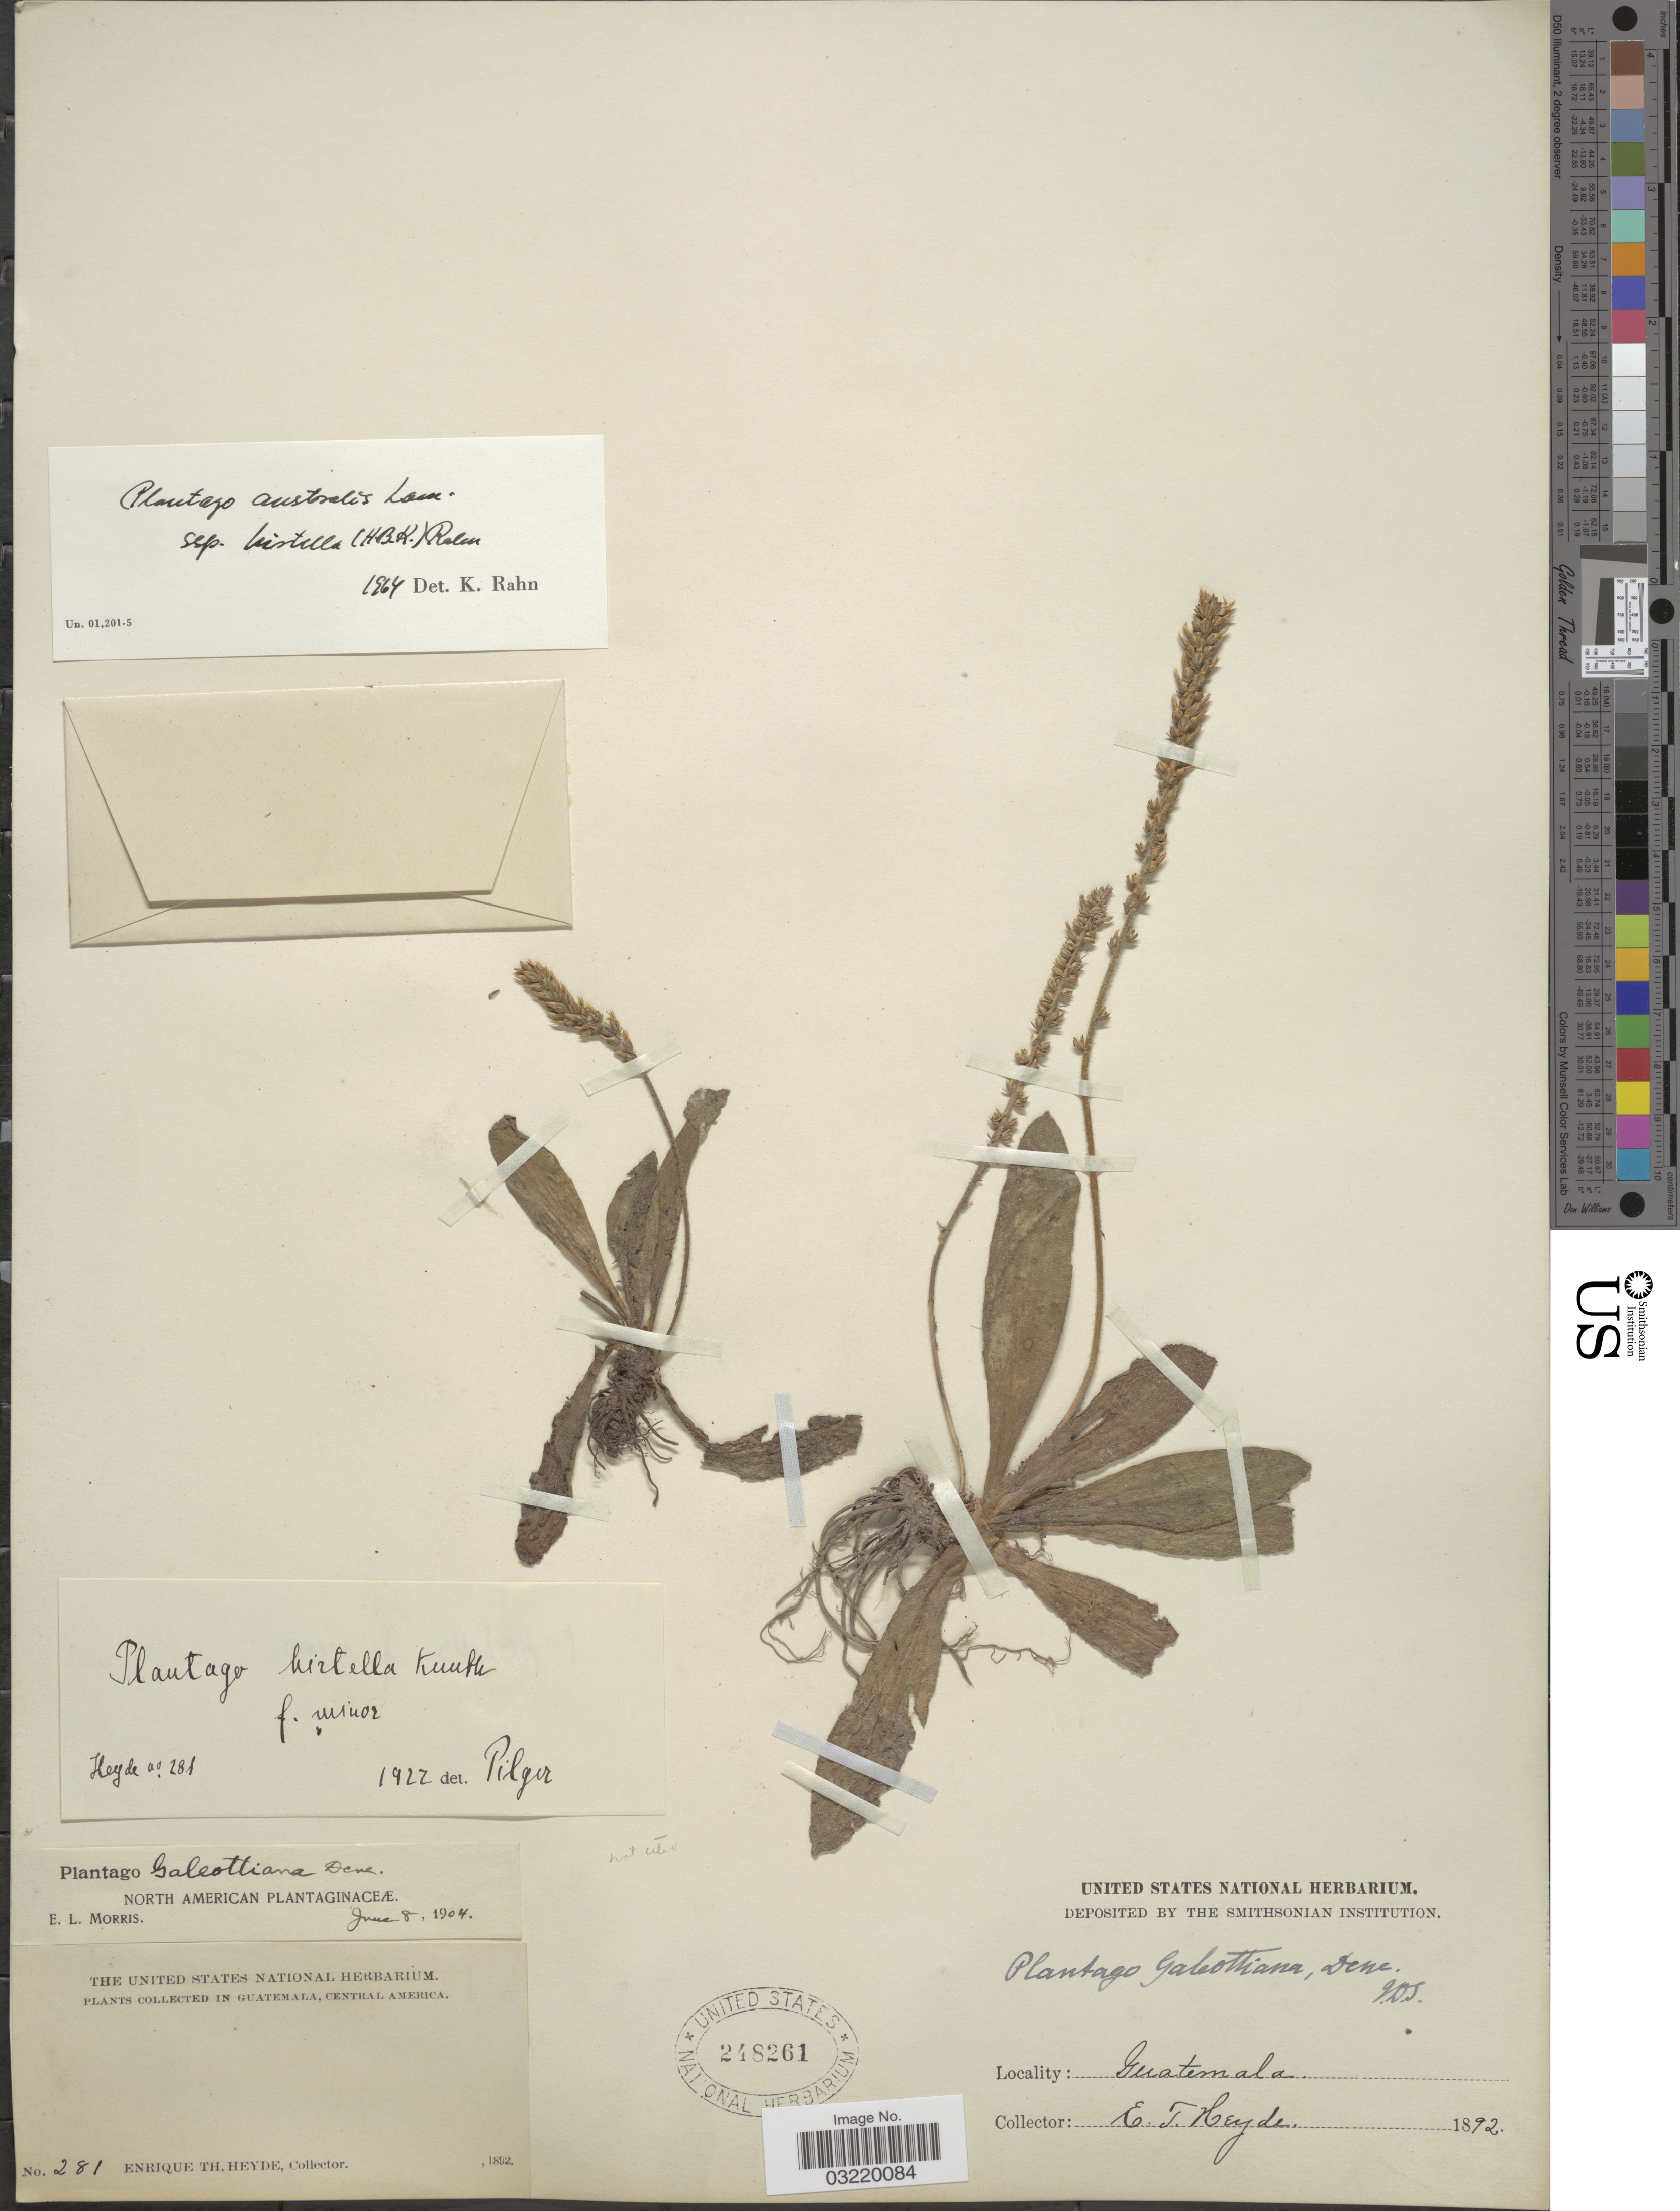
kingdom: Plantae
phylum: Tracheophyta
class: Magnoliopsida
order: Lamiales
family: Plantaginaceae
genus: Plantago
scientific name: Plantago australis subsp. hirtella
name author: (Kunth) Rahn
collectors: E. T. Heyde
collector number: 281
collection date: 1892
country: Guatemala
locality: Central America.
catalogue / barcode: US 248261